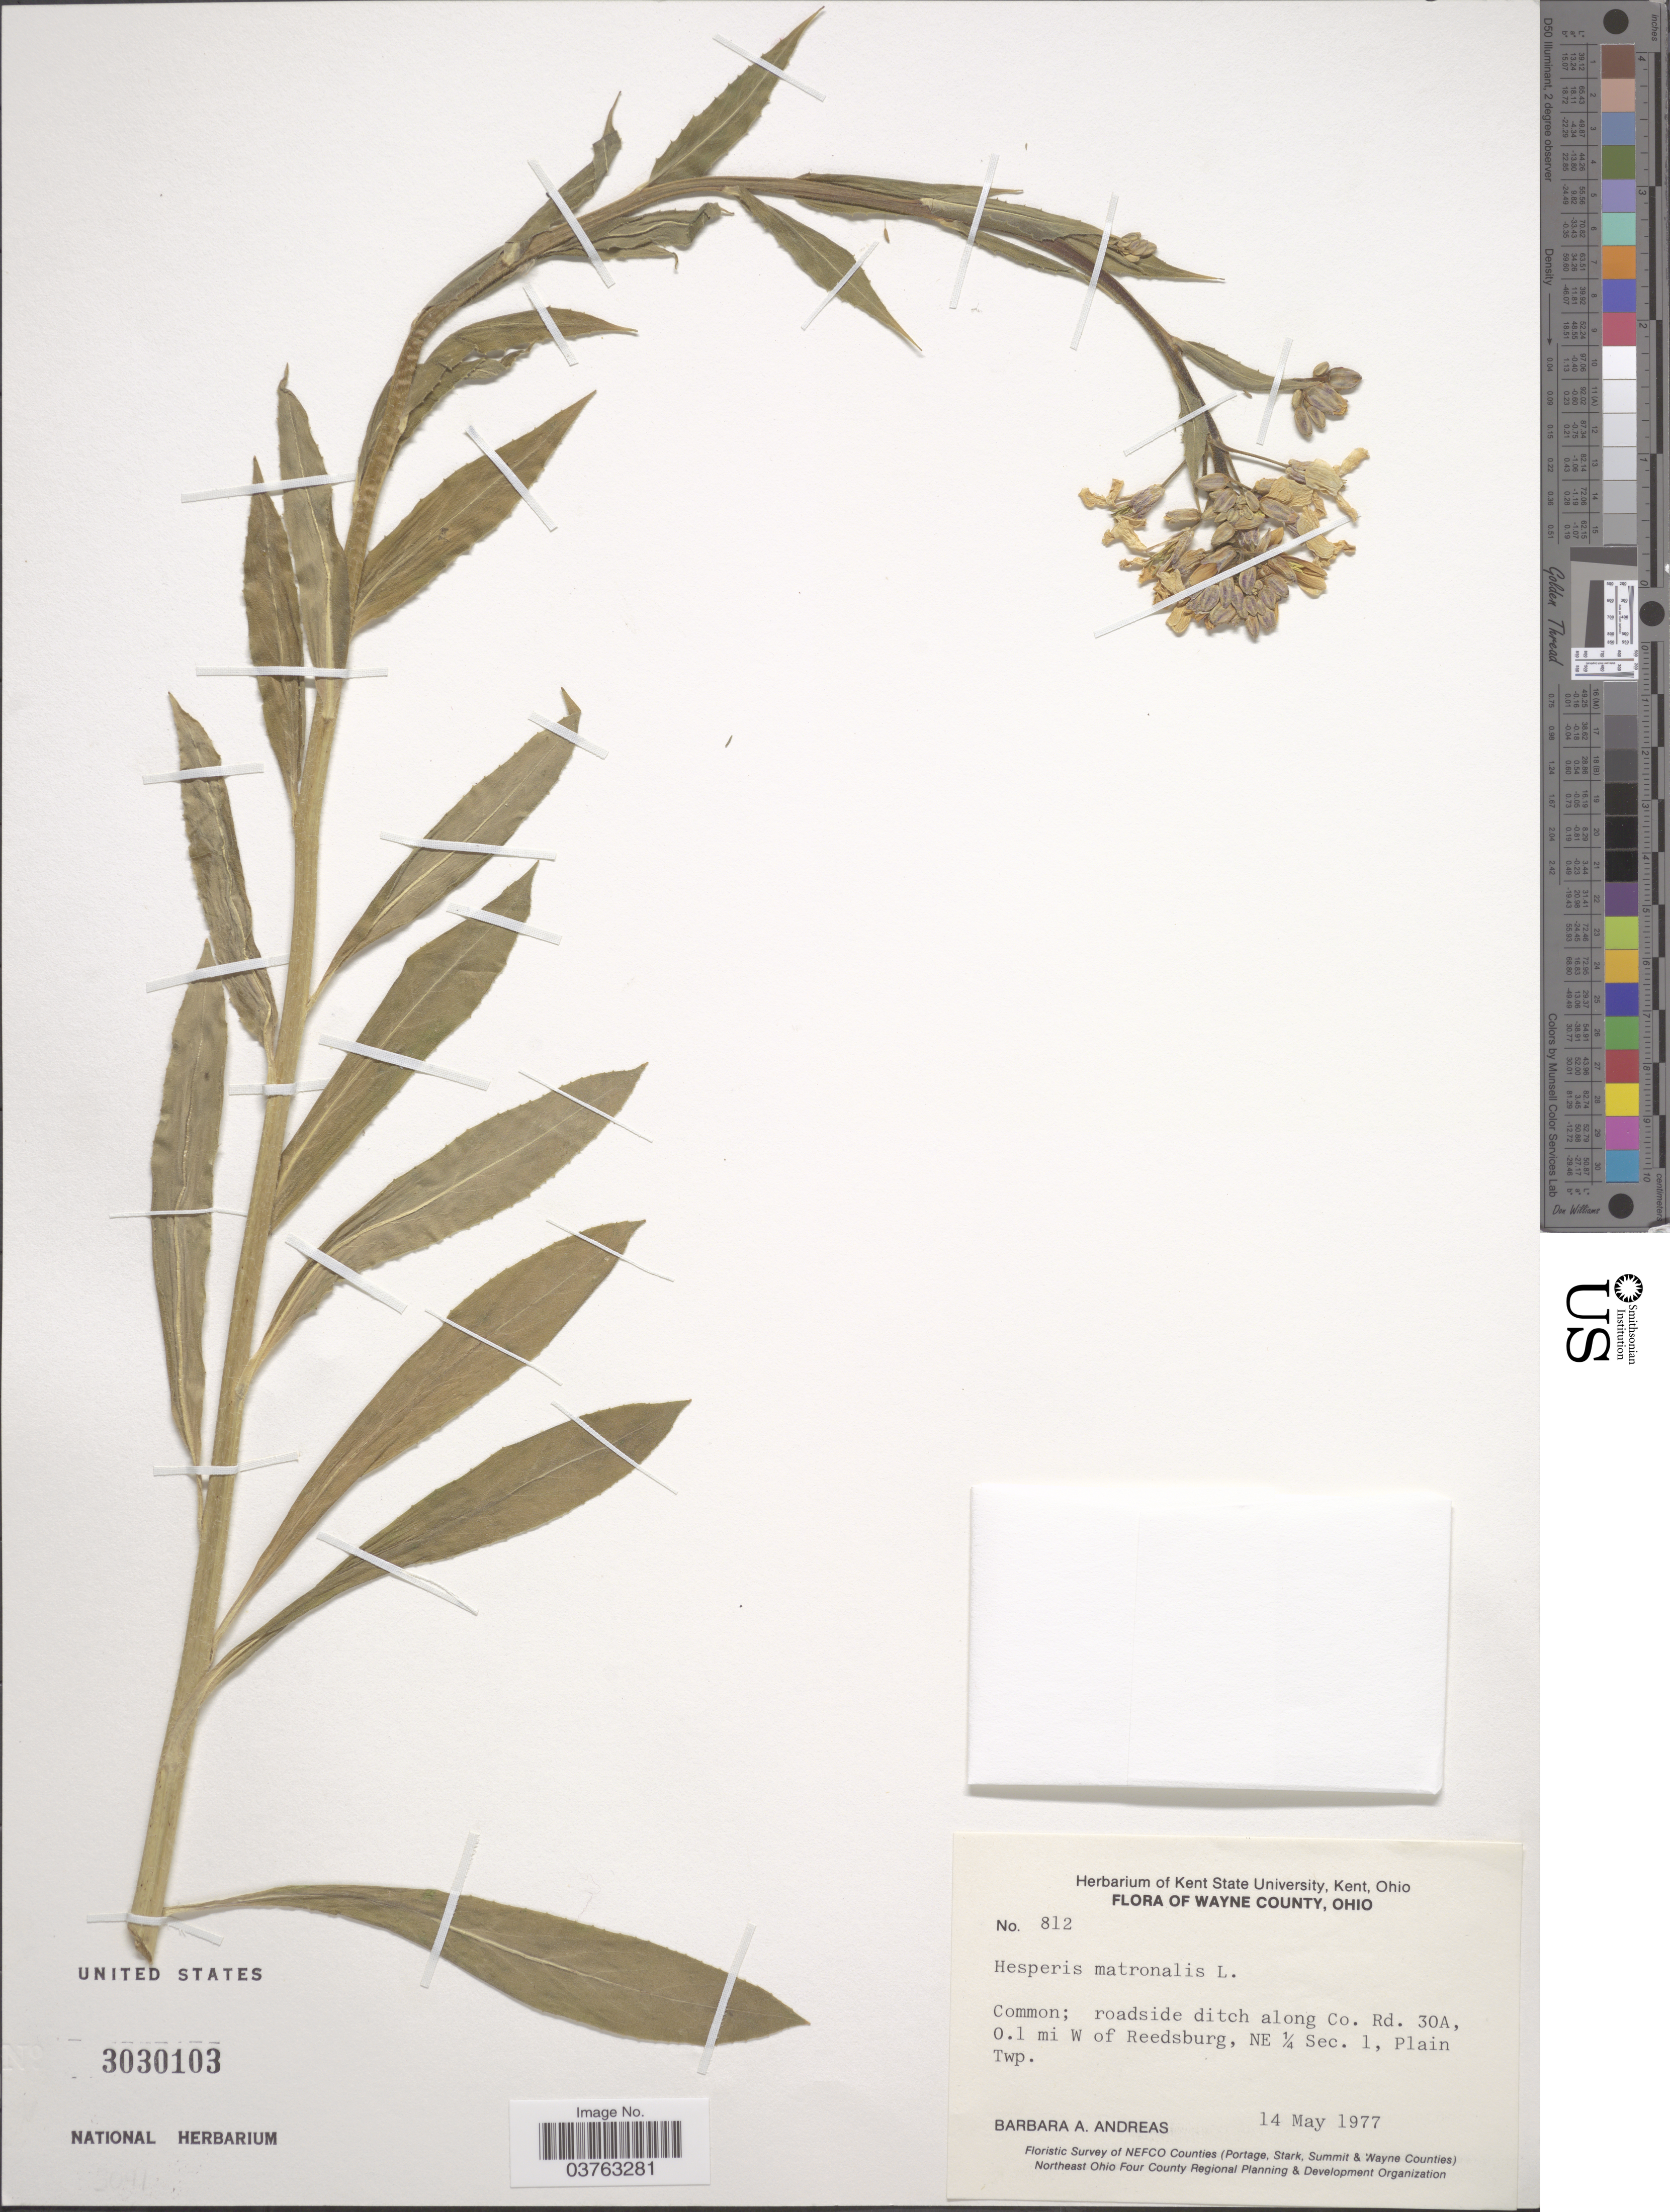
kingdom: Plantae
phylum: Tracheophyta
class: Magnoliopsida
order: Brassicales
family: Brassicaceae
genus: Hesperis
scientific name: Hesperis matronalis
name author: L.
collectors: B. A. Andreas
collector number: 812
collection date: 1977-05-14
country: United States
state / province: Ohio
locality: Wayne County. Roadside ditch along Co. Rd. 30A, 0.1 mi W of Reedsburg, NE ¼ Sec. 1, Plain Twp.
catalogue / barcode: US 3030103